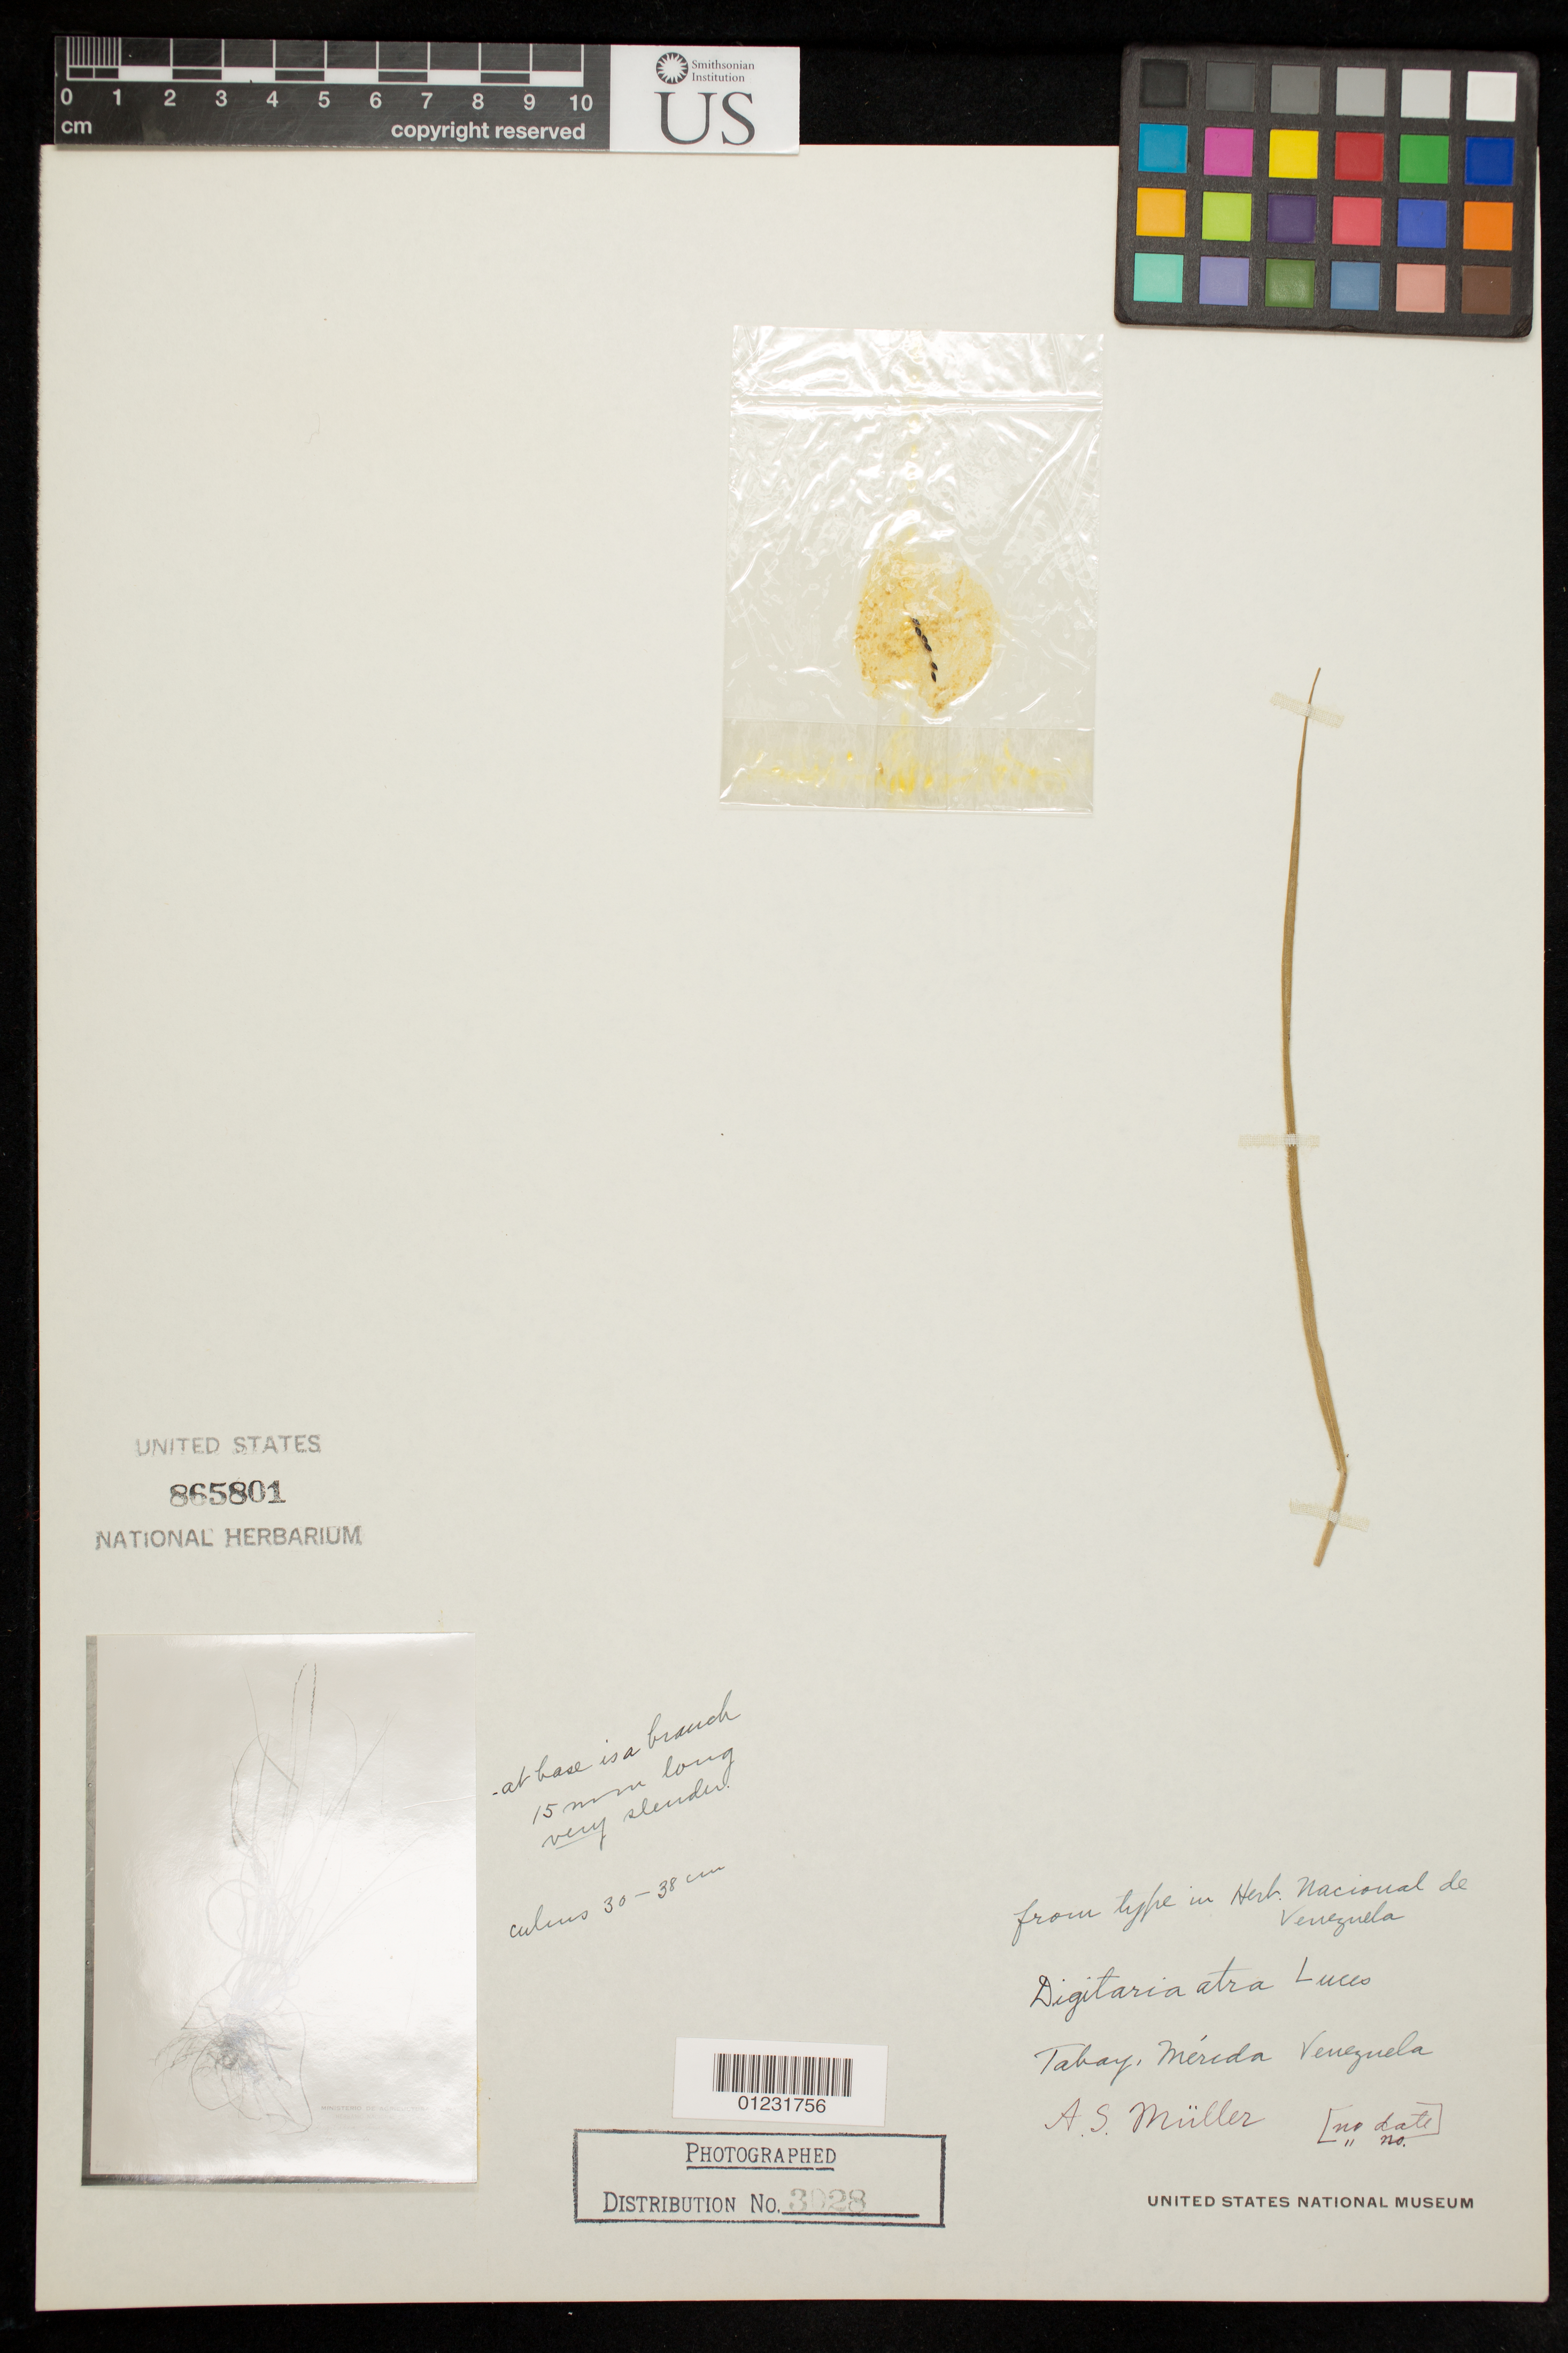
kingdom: Plantae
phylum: Tracheophyta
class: Liliopsida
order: Poales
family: Poaceae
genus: Digitaria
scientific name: Digitaria atra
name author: Luces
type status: Isotype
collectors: A. Muller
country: Venezuela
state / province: Mérida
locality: Tabay.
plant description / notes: Fragmentary material of type specimen ex herb. Venezuela.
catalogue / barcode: US 865801